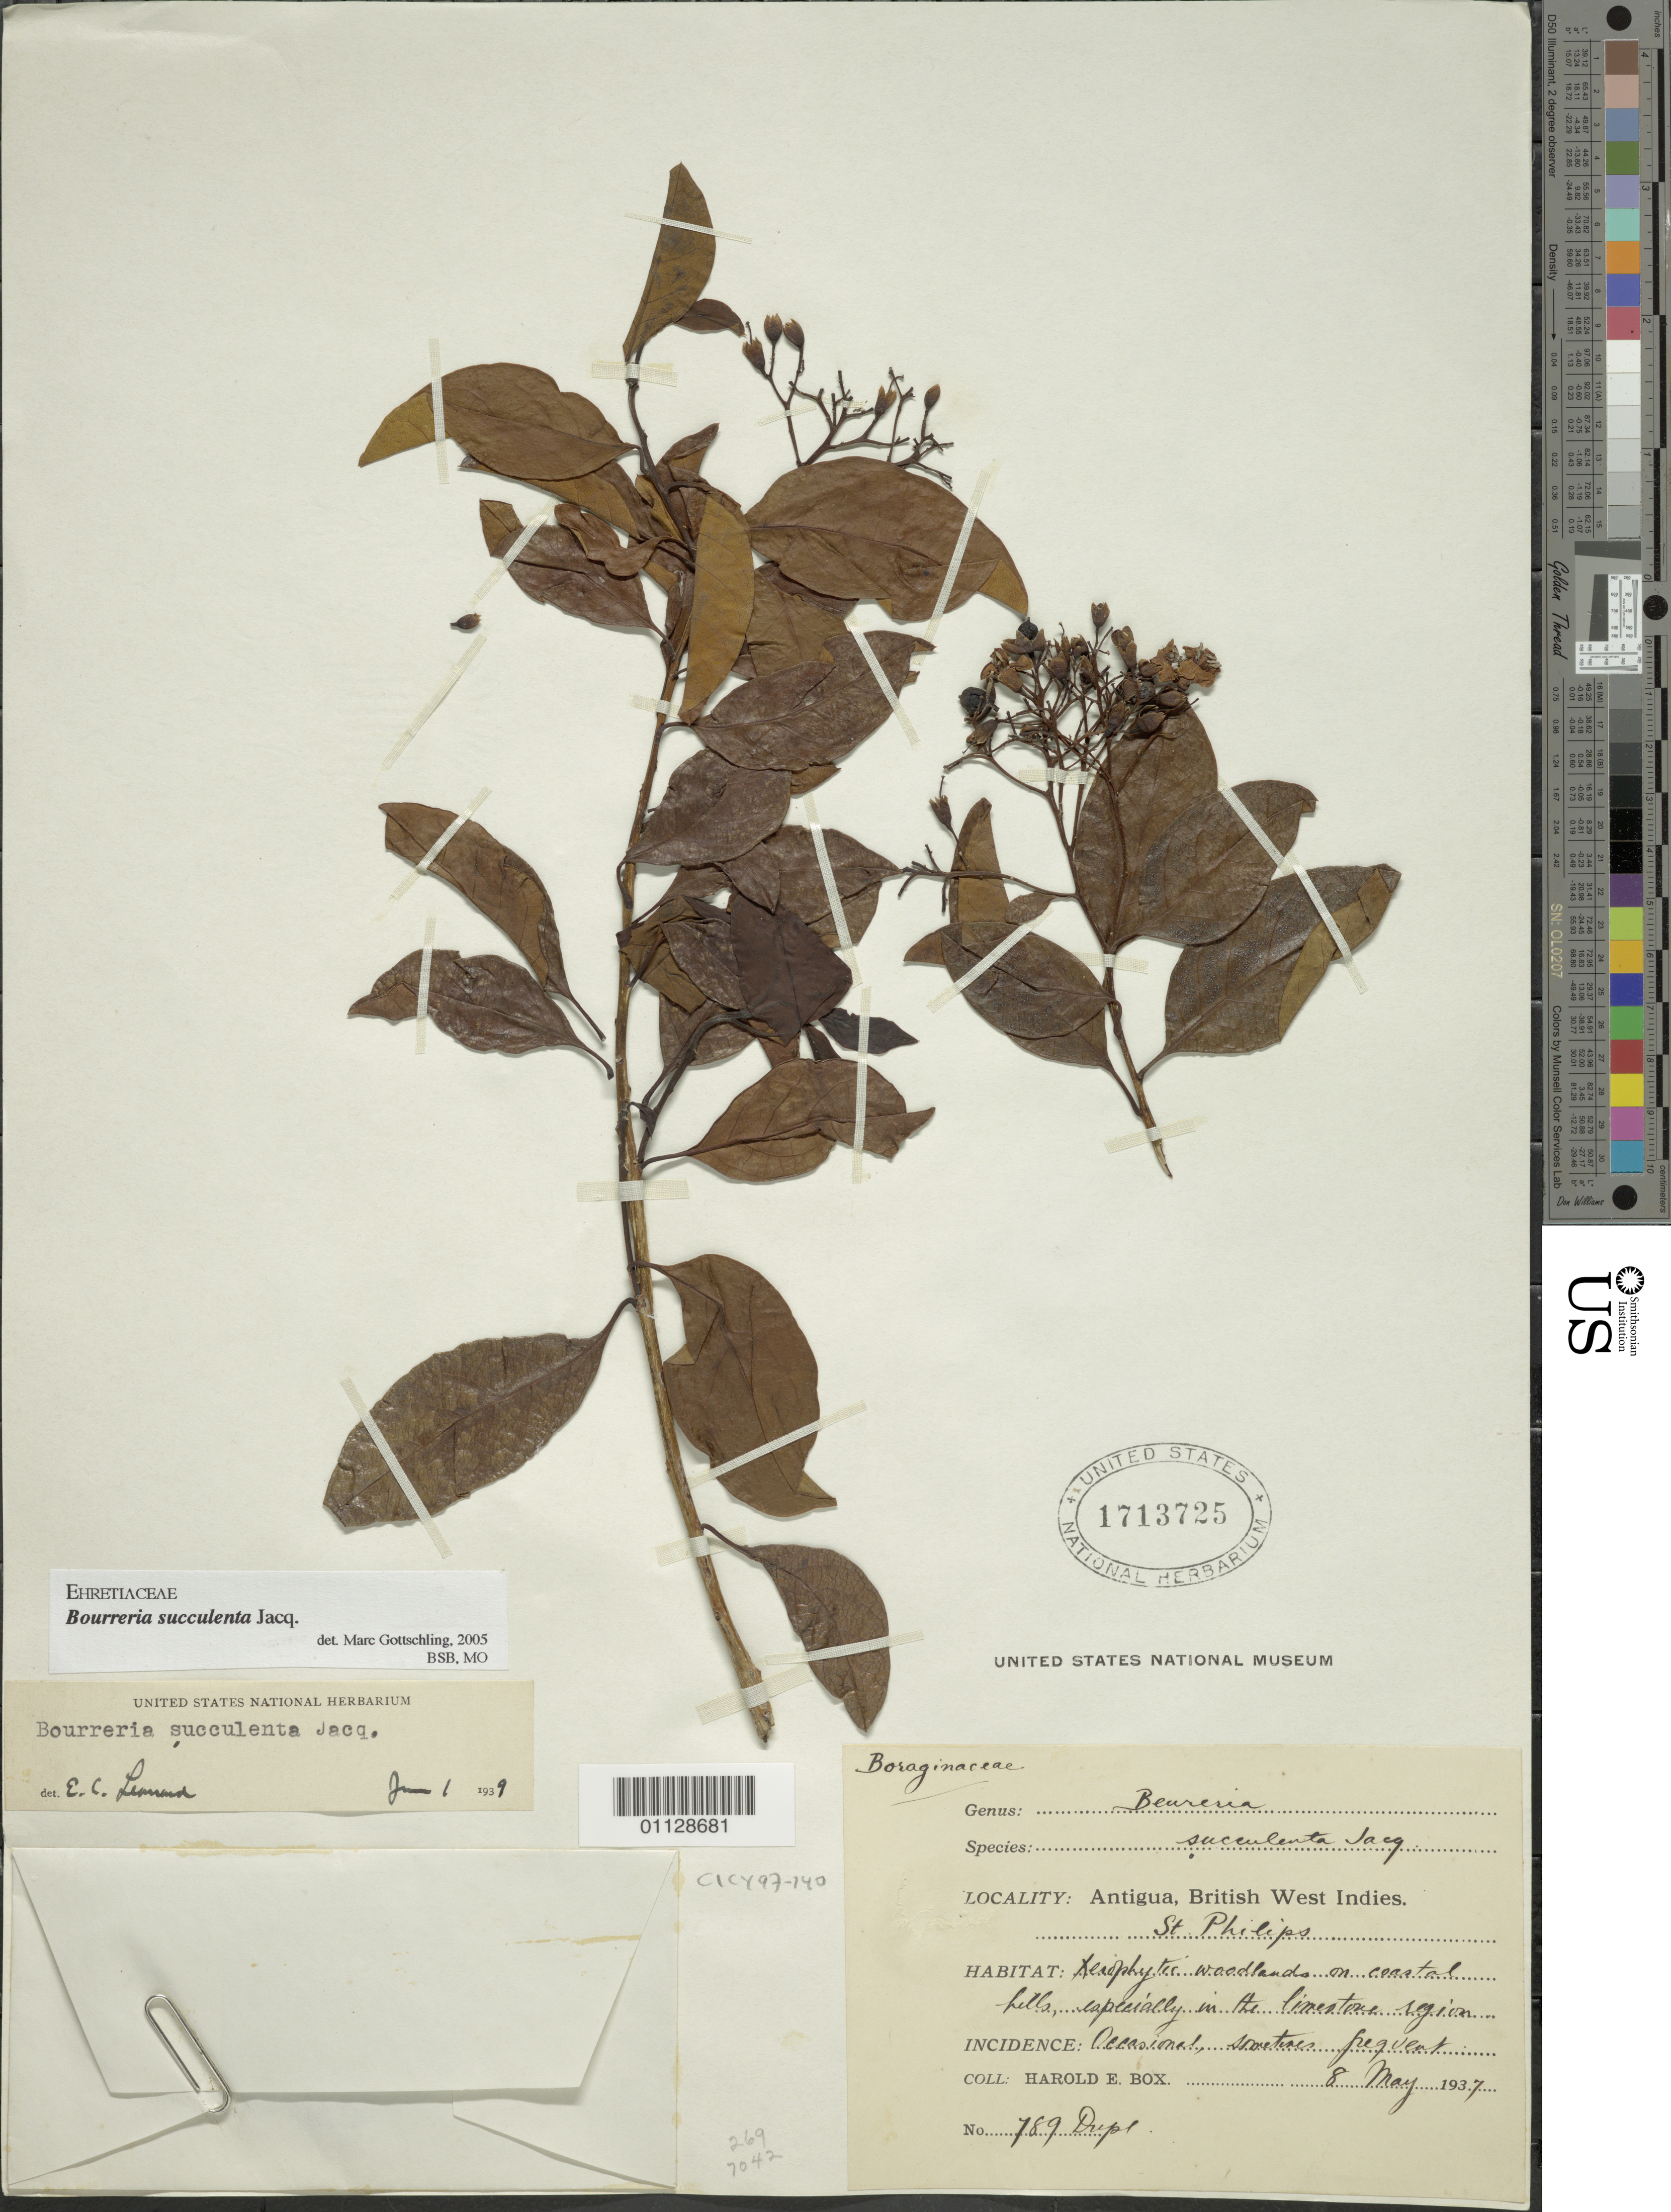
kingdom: Plantae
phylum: Tracheophyta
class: Magnoliopsida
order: Boraginales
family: Ehretiaceae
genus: Bourreria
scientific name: Bourreria succulenta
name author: Jacq.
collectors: H. E. Box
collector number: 789 Dupl.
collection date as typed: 08 May 1937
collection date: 1937-05-08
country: Antigua and Barbuda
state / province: Saint Philip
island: Antigua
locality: Xerophytic woodlands on coastal hills, especially in the limestone region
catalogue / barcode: US 1713725